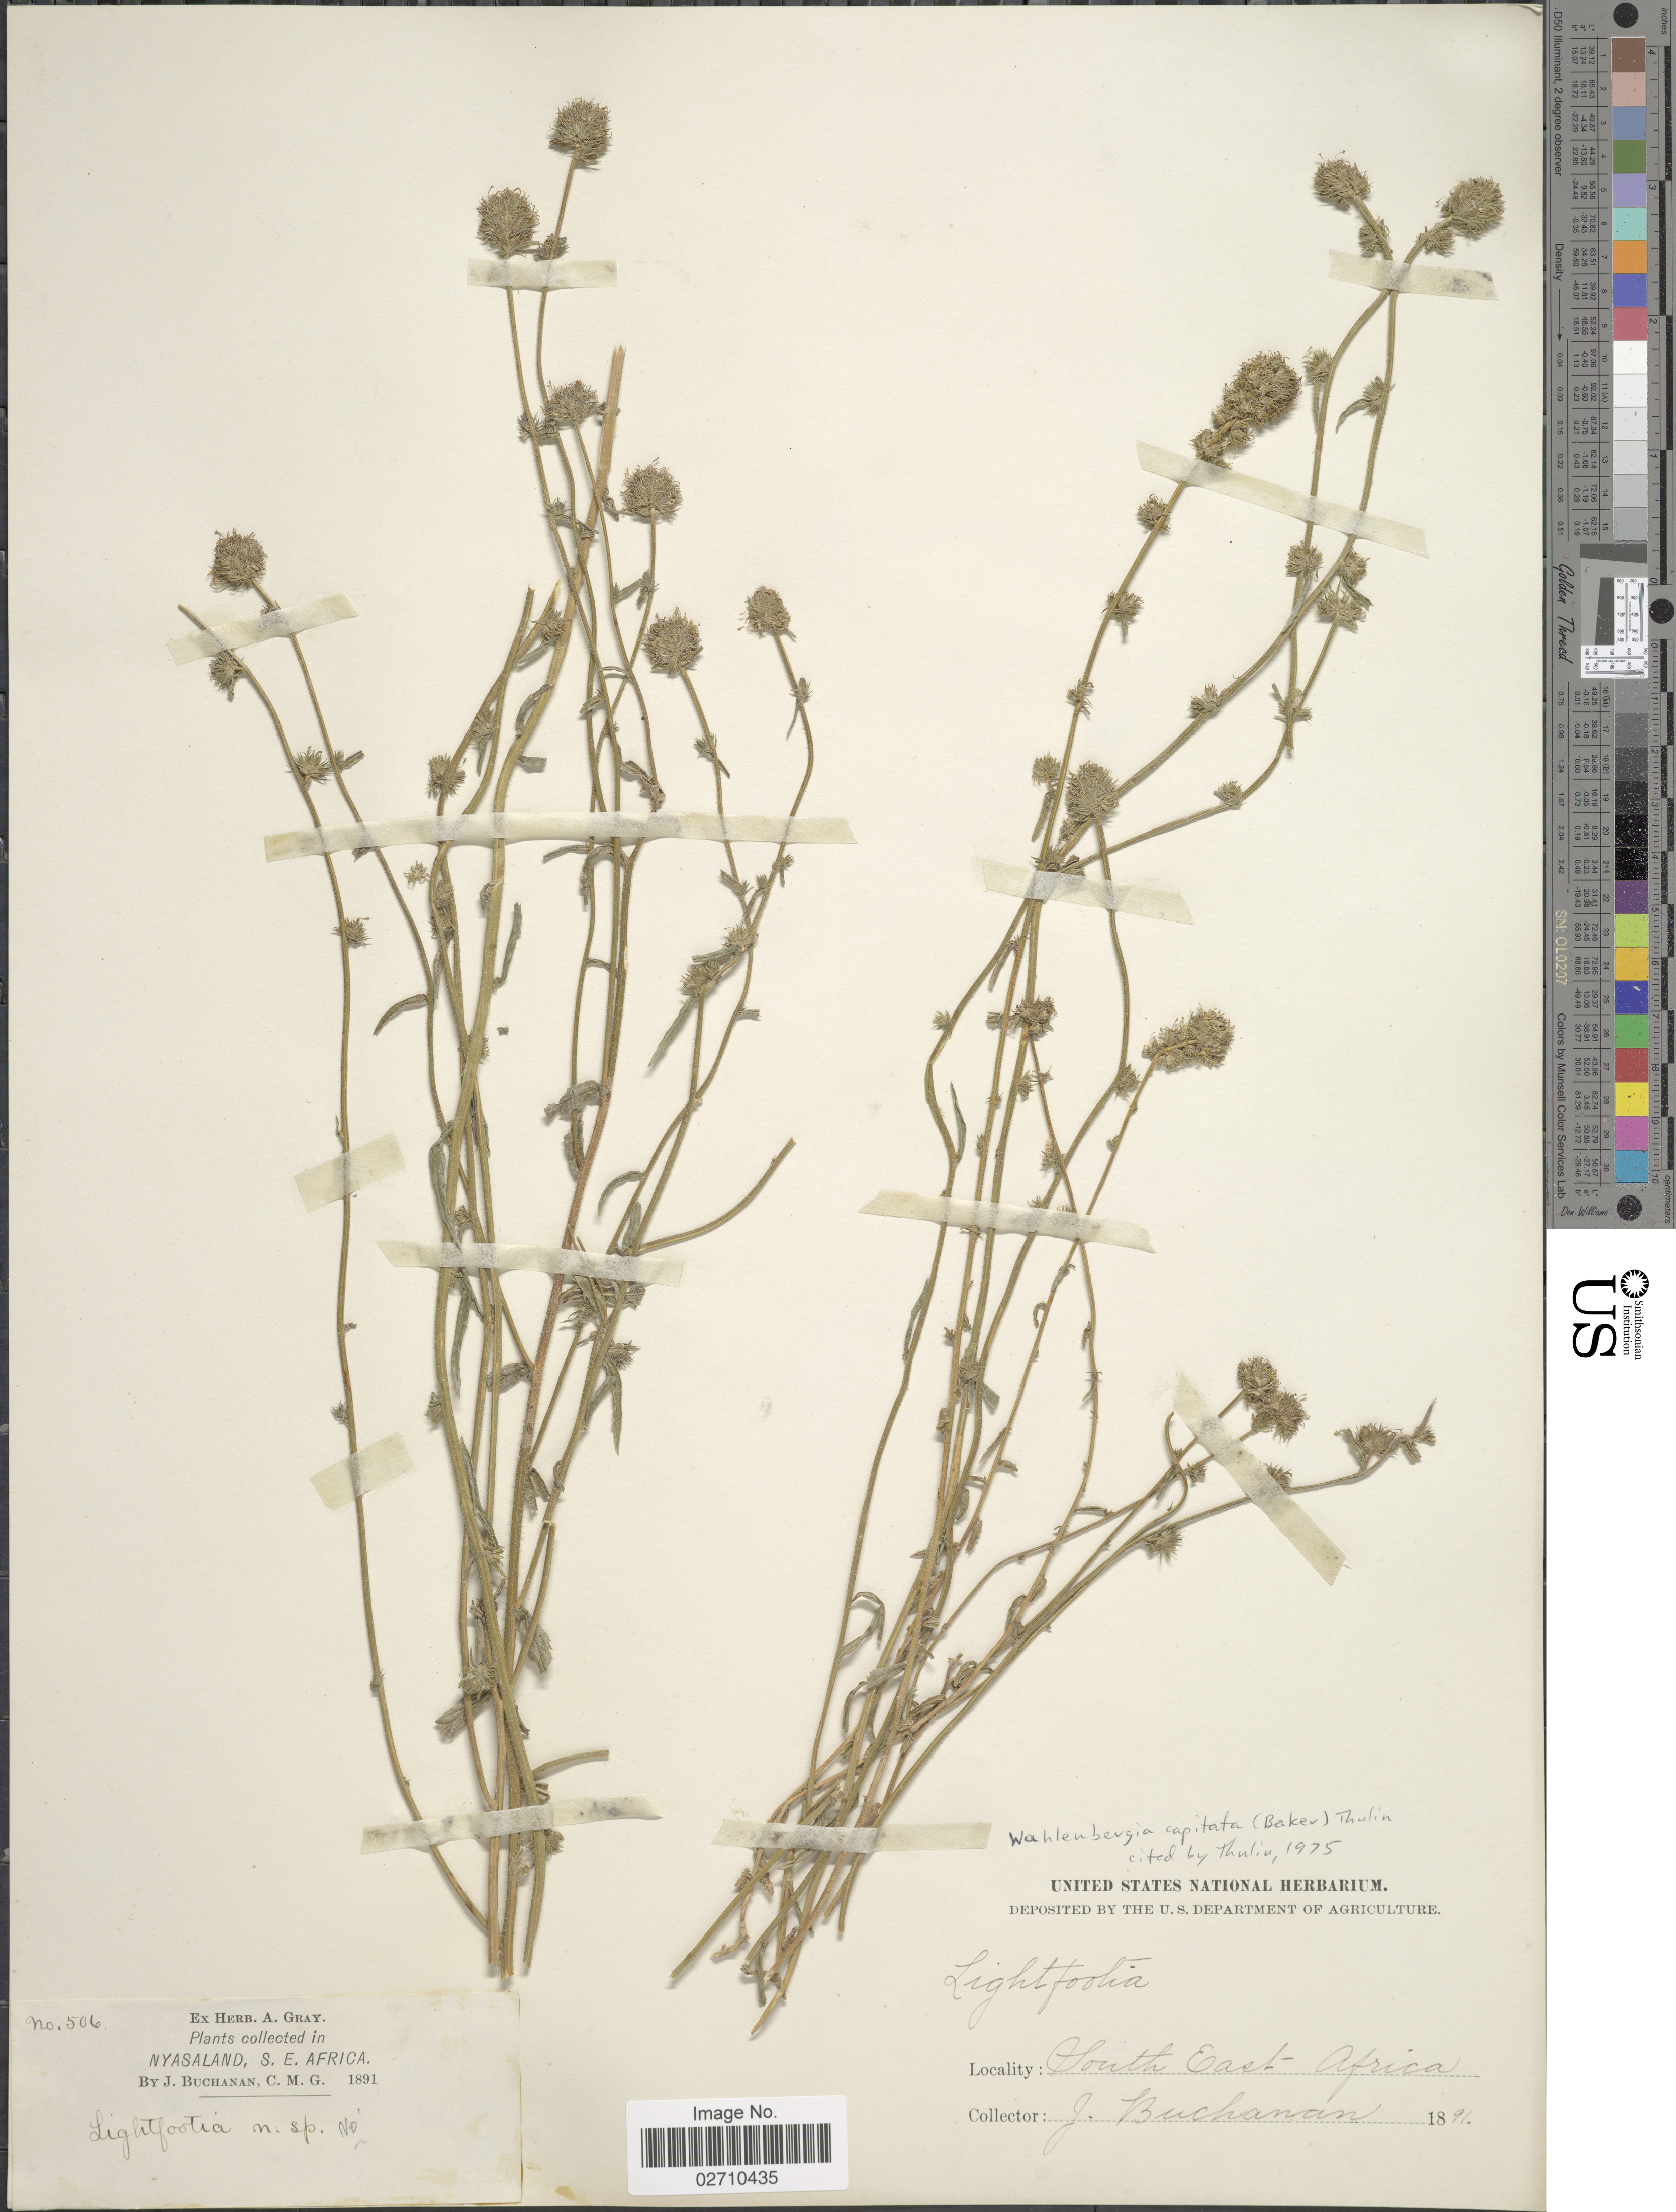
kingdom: Plantae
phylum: Tracheophyta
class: Magnoliopsida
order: Asterales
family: Campanulaceae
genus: Wahlenbergia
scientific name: Wahlenbergia capitata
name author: (Baker) Thulin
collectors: J. Buchanan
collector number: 506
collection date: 1891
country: Malawi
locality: South East Africa. Nyasaland.